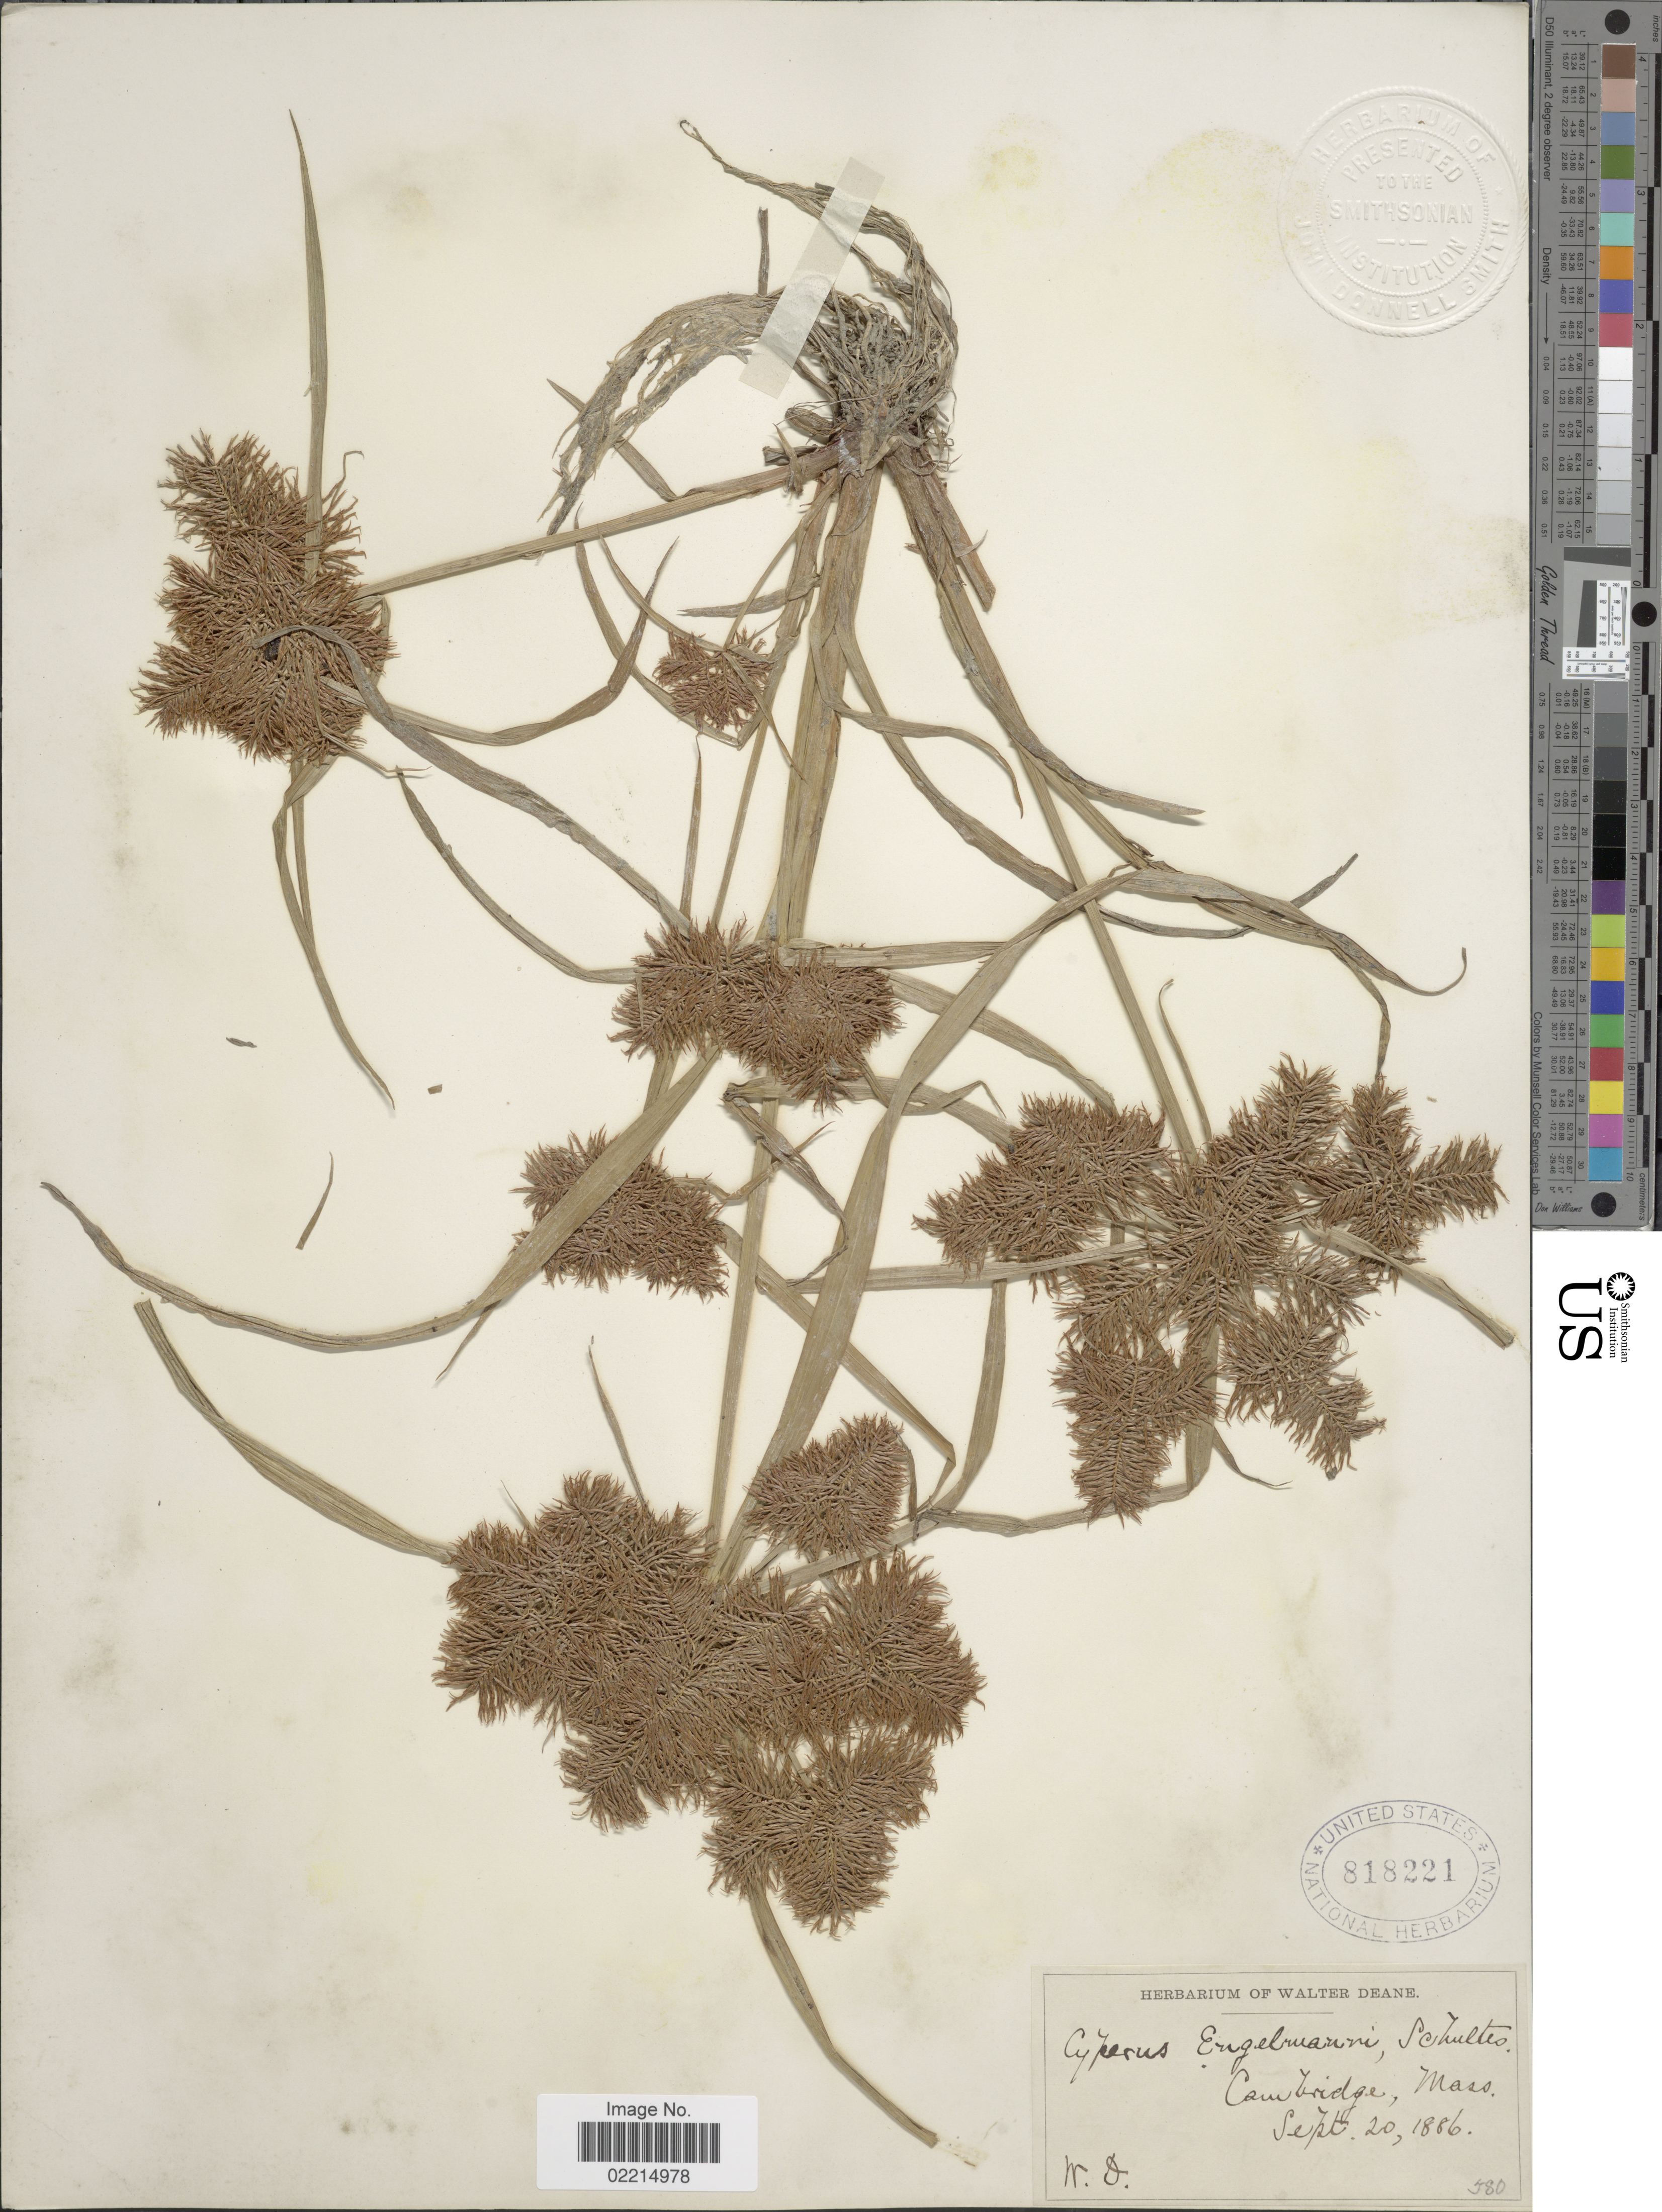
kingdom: Plantae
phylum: Tracheophyta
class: Liliopsida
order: Poales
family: Cyperaceae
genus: Cyperus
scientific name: Cyperus engelmannii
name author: Steud.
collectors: W. Deane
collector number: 580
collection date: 1886-09-20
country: United States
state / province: Massachusetts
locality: Cambridge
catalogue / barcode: US 818221